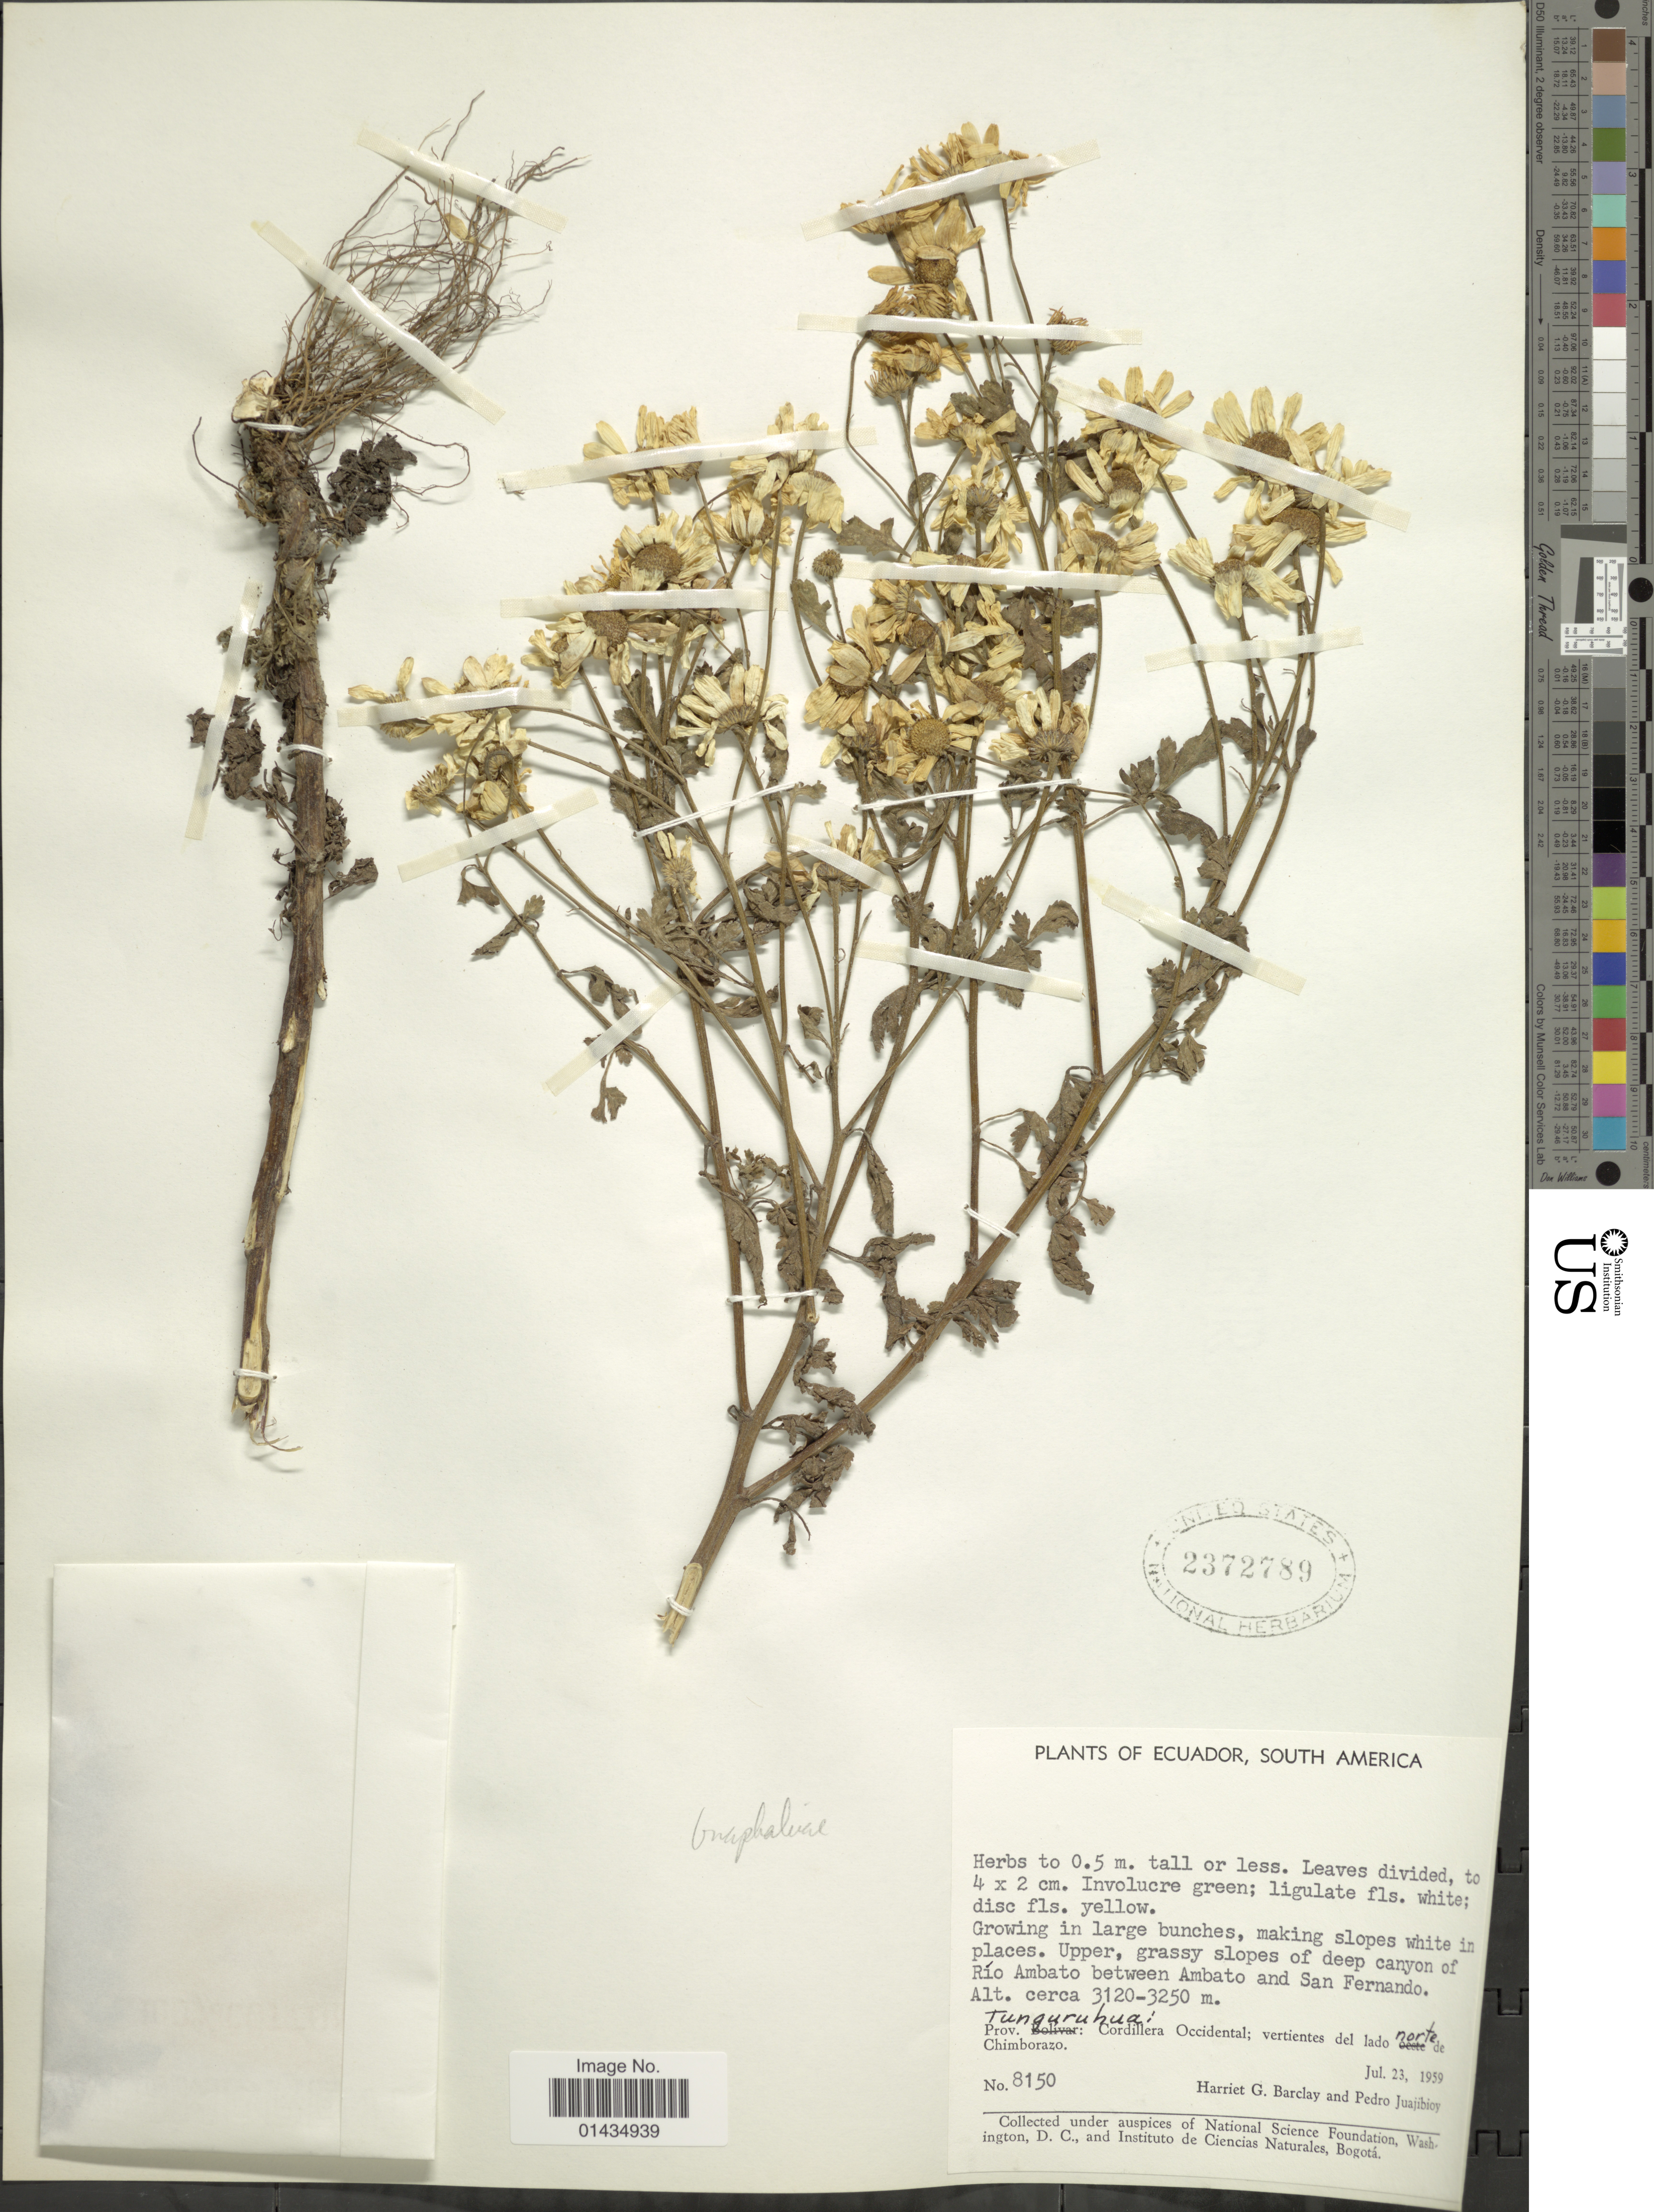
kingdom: Plantae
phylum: Tracheophyta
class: Magnoliopsida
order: Asterales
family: Asteraceae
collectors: H. G. Barclay & P. Juajibioy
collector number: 8150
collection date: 1959-07-23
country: Ecuador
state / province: Tungurahua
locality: South America, upper, grassy slopes of deep canyon of Río Ambato between Ambato and San Fernando, Cordillera Occidental; vertientes del lado norte de Chimborazo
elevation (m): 3120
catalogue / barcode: US 2372789